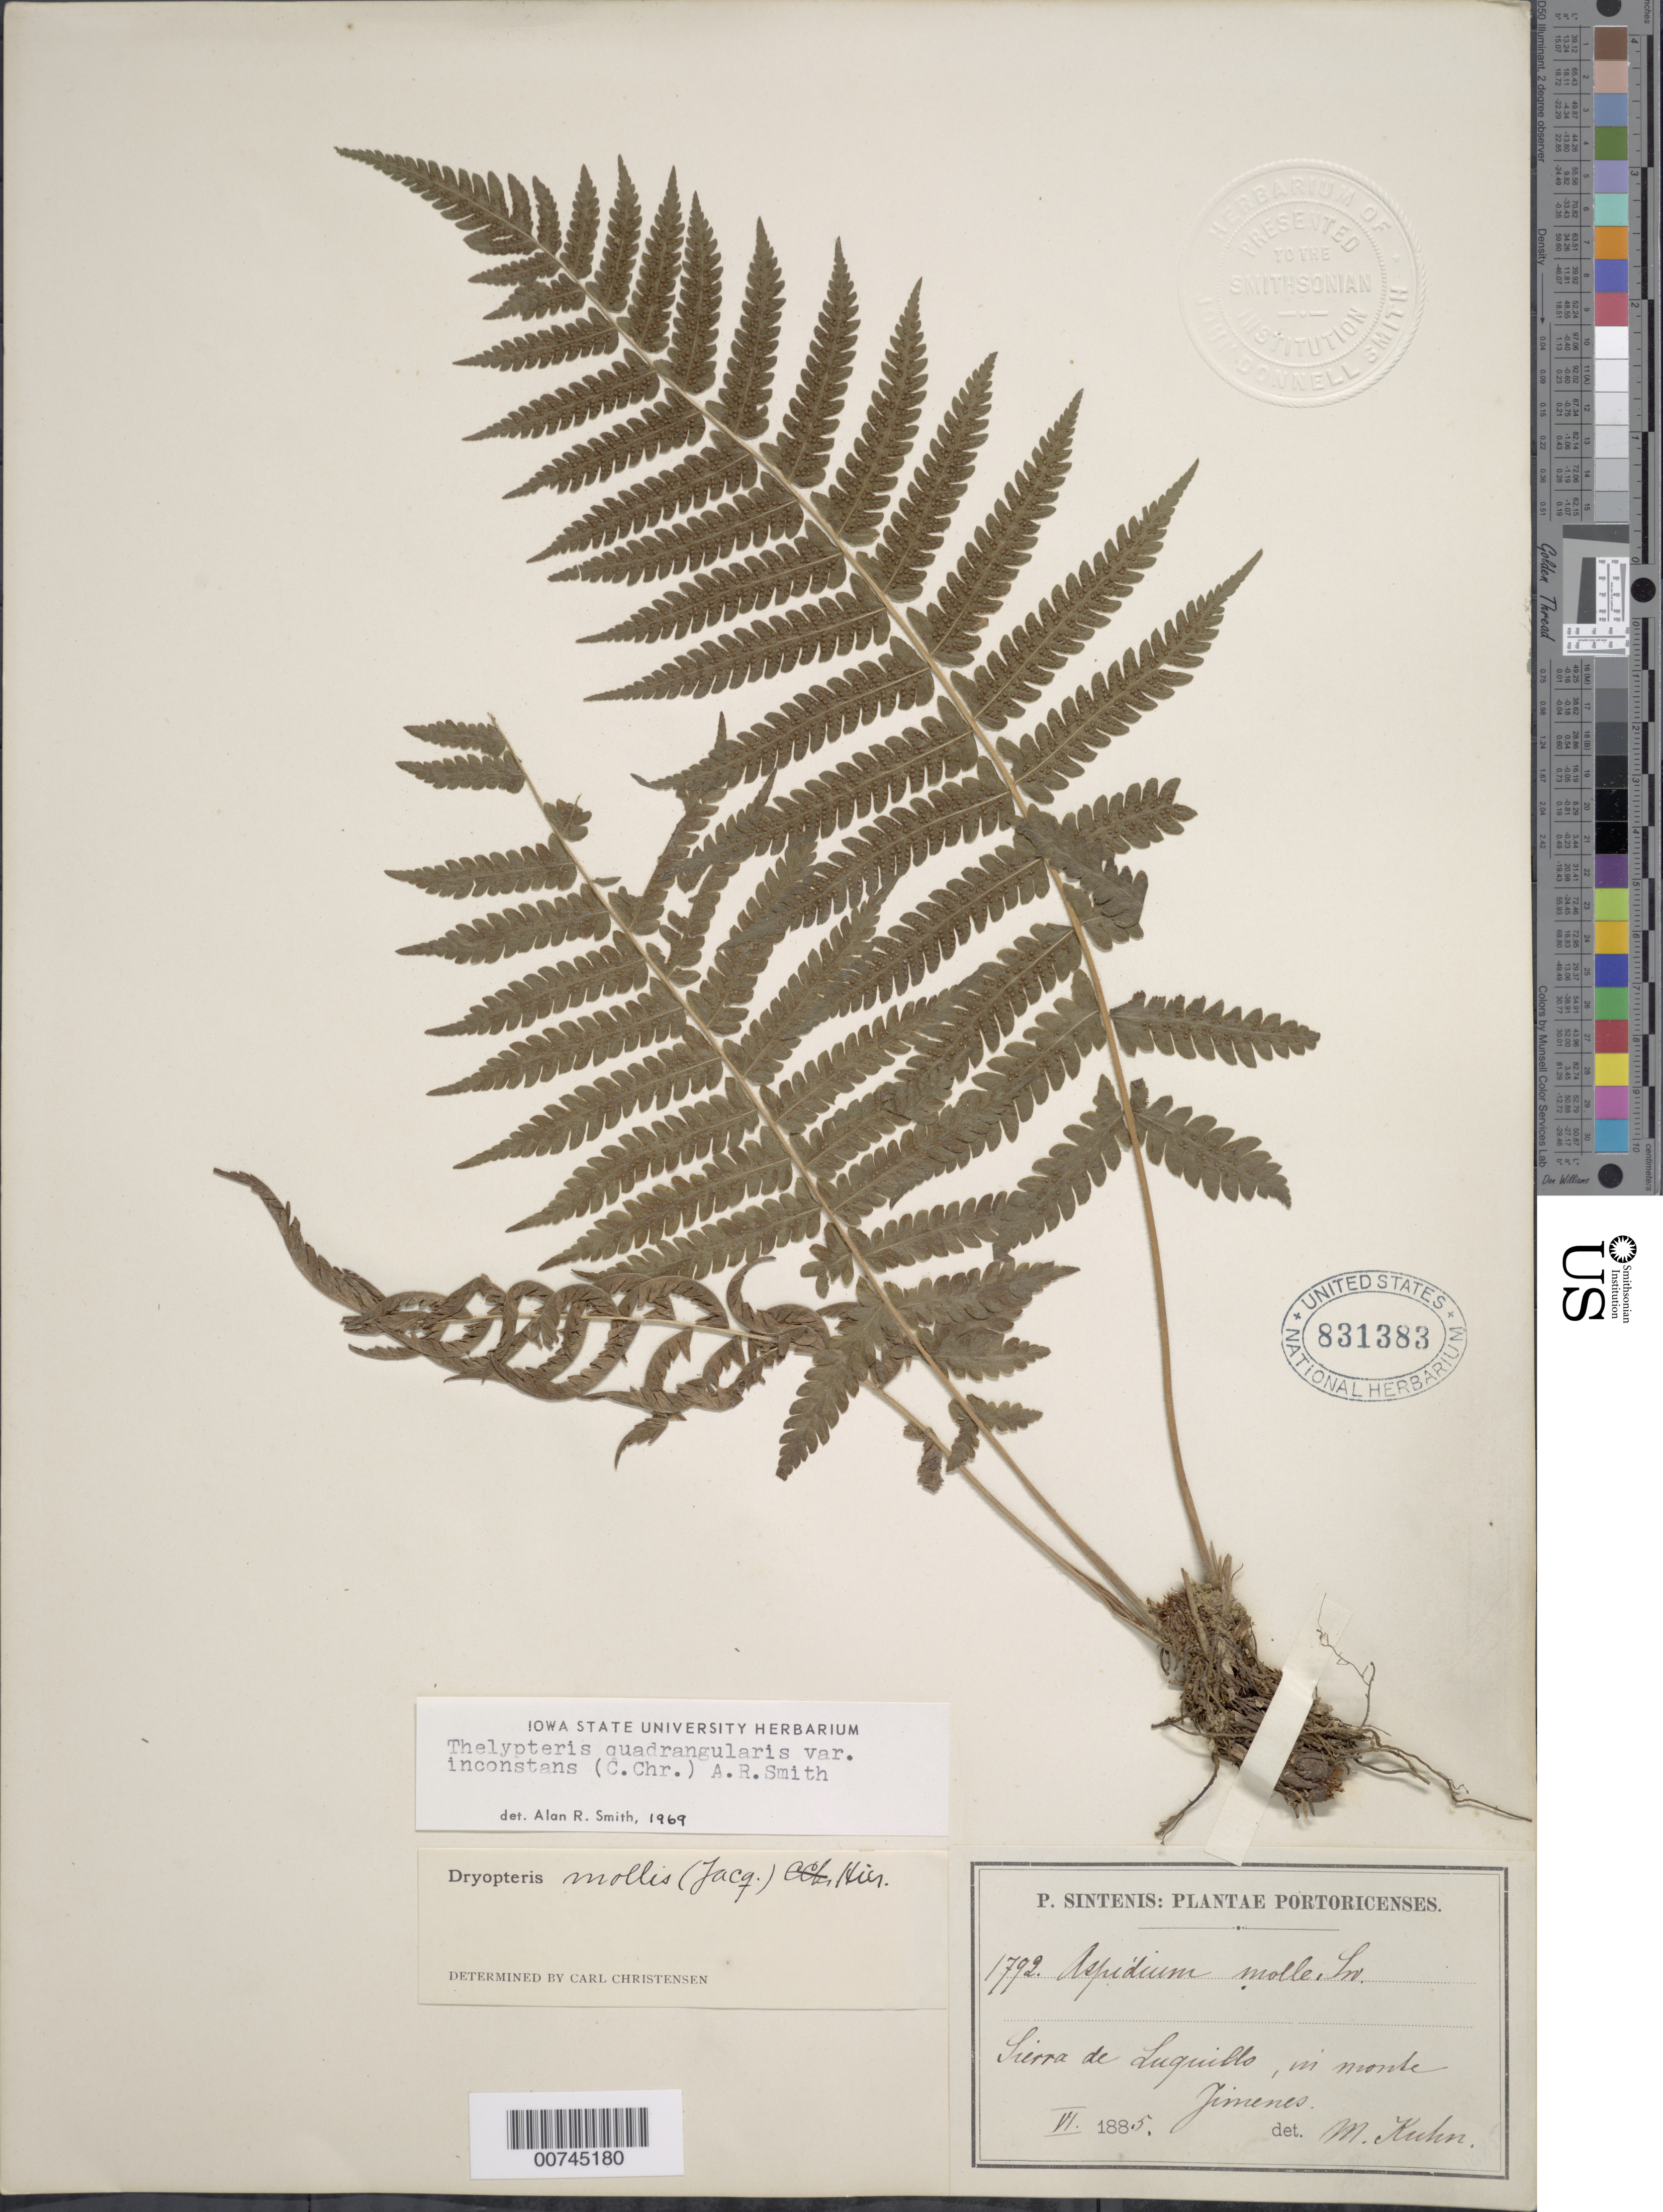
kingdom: Plantae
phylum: Tracheophyta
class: Polypodiopsida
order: Polypodiales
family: Thelypteridaceae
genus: Christella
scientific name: Christella hispidula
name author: (Decne.) Holttum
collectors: P. Sintenis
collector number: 1792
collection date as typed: Jun 1885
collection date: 1885-06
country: Puerto Rico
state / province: Luquillo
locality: Sierra de Luquillo, in monti Jimenes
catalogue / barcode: US 831383